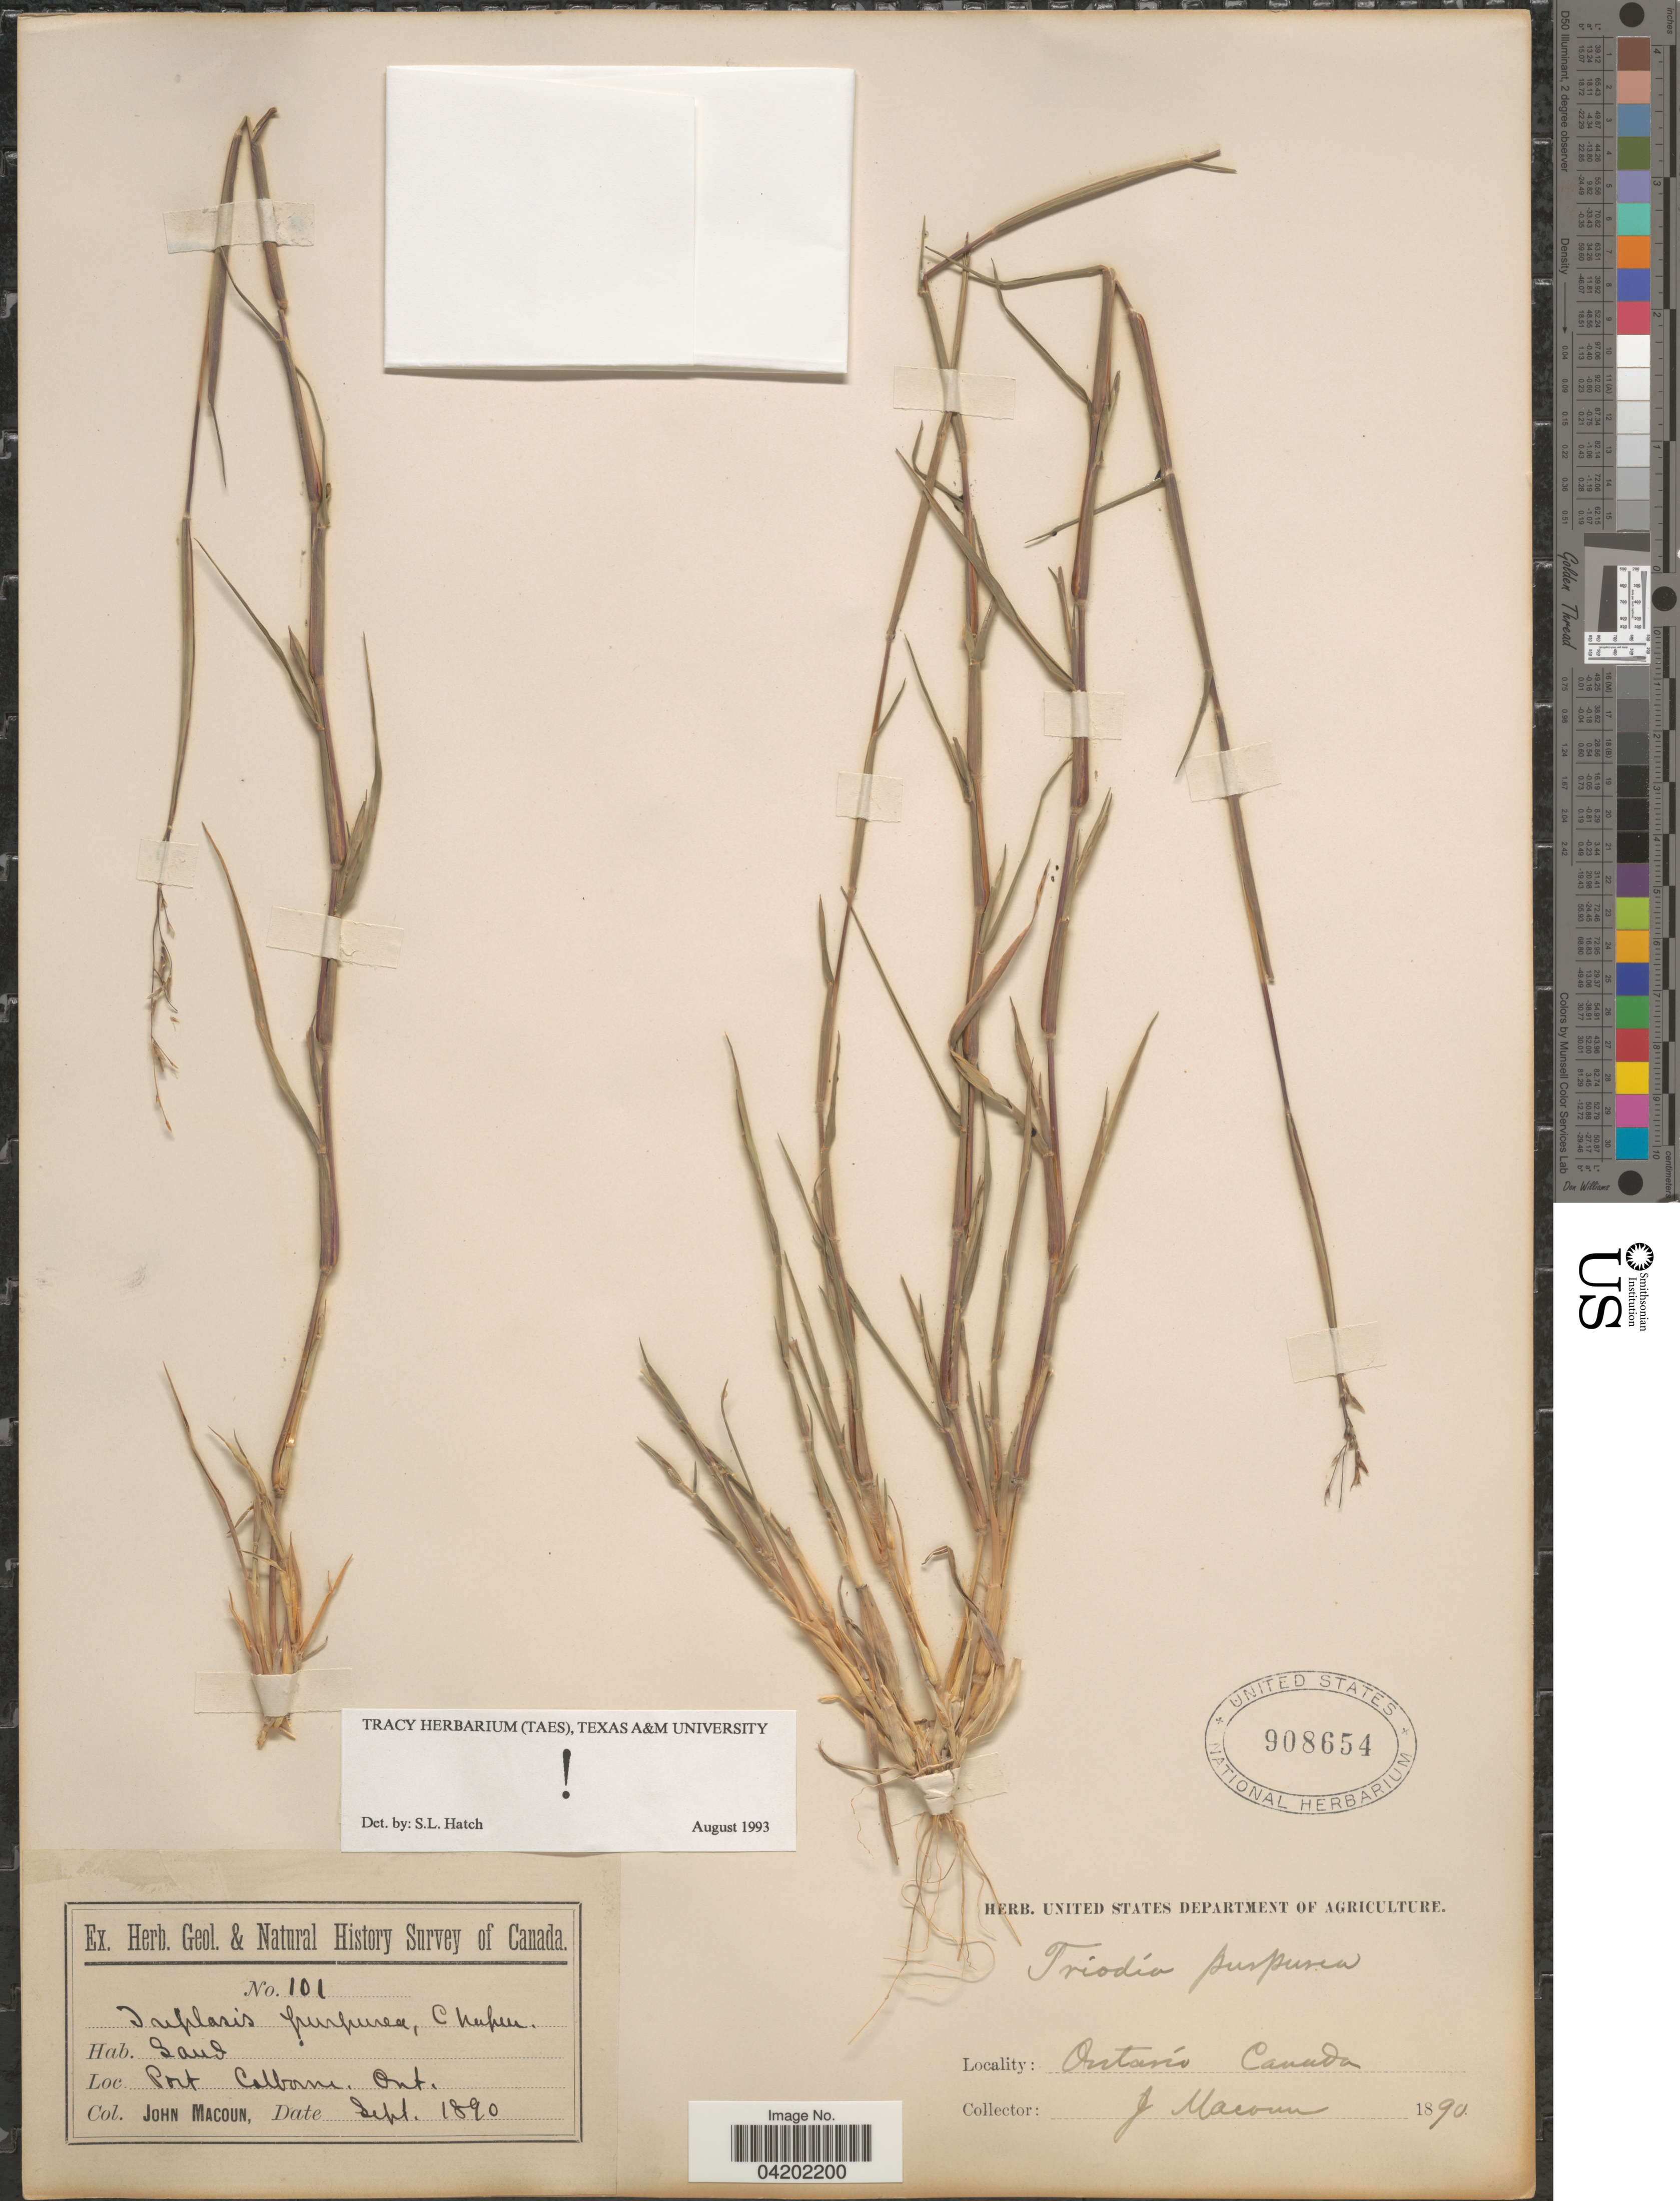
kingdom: Plantae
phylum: Tracheophyta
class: Liliopsida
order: Poales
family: Poaceae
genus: Triplasis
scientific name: Triplasis purpurea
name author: (Walter) Chapm.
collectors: J. Macoun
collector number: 101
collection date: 1890-09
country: Canada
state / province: Ontario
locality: Geol. & Natural History Survey of Canada. Port Calborne.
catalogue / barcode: US 908654